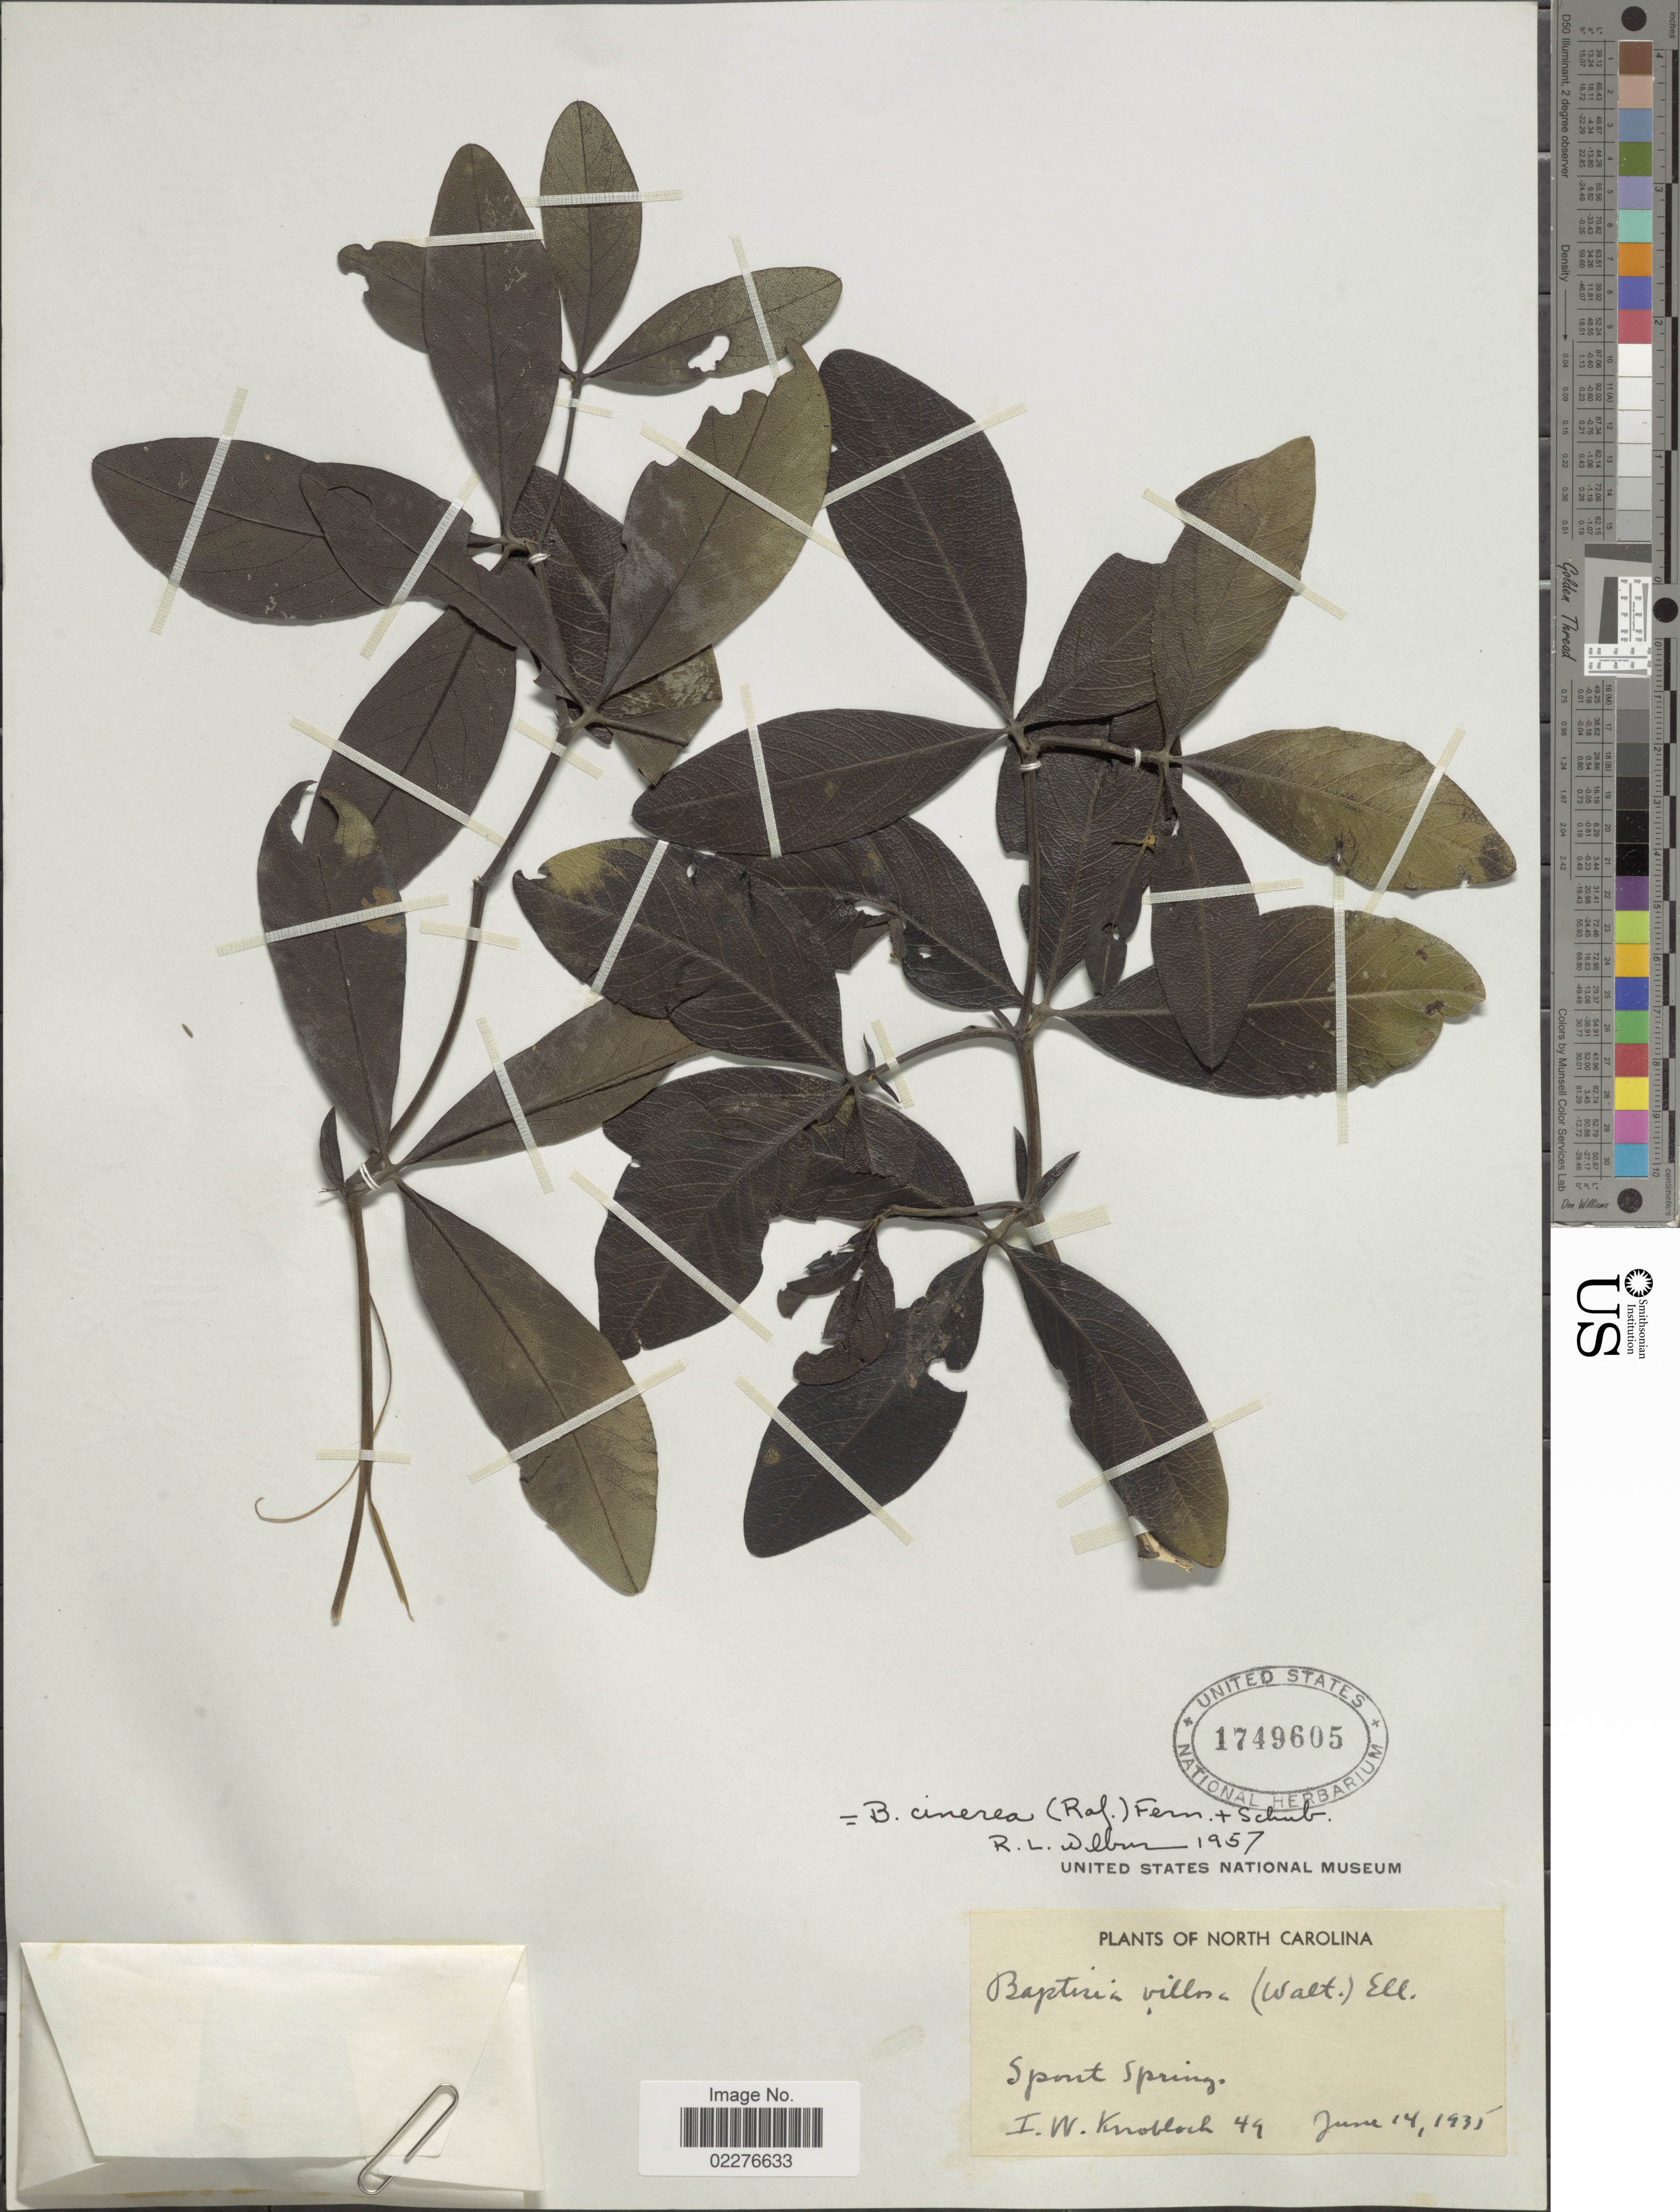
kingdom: Plantae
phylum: Tracheophyta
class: Magnoliopsida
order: Fabales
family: Fabaceae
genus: Baptisia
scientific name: Baptisia cinerea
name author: (Raf.) Fernald & B.G. Schub.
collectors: I. W. Knobloch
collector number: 49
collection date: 1935-06-14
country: United States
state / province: North Carolina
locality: Spont Spring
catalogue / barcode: US 1749605